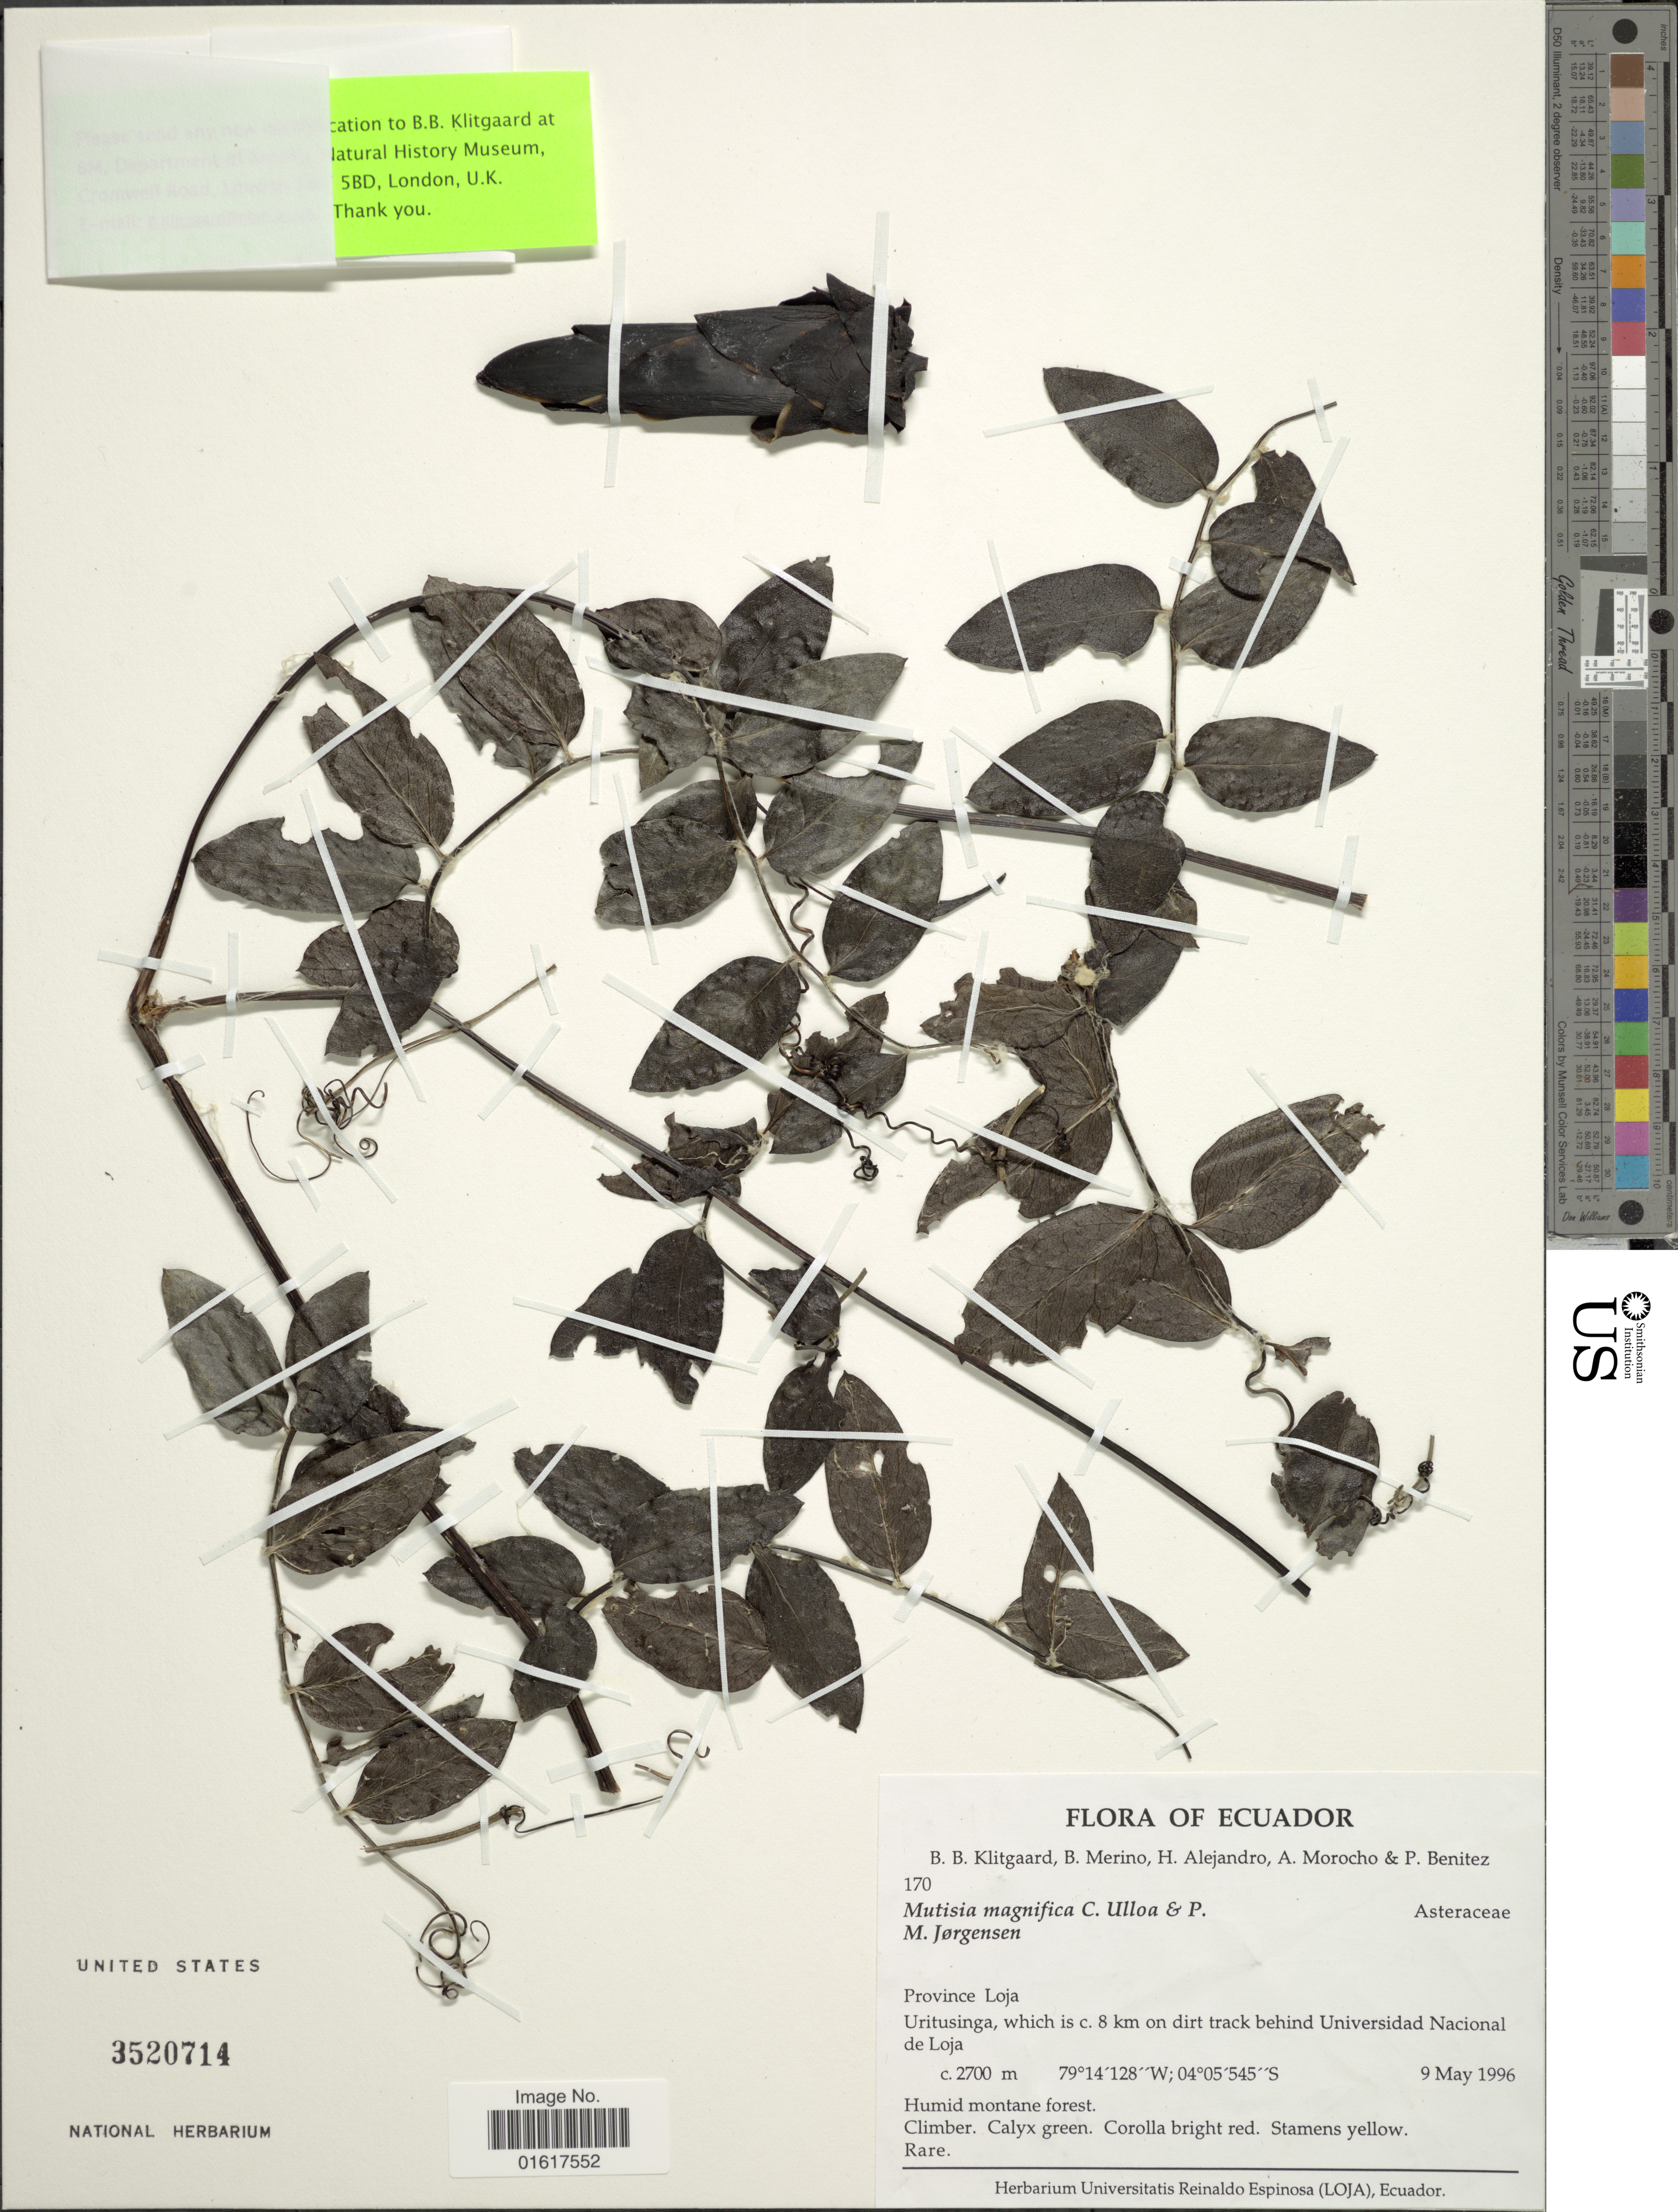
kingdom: Plantae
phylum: Tracheophyta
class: Magnoliopsida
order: Asterales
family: Asteraceae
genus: Mutisia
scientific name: Mutisia magnifica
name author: C. Ulloa & P. Jørg.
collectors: B. B. Klitgaard, B. Merino, H. Alejandro, A. Morocho & P. Benitez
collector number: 170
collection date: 1996-05-09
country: Ecuador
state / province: Loja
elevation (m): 2700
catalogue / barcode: US 3520714